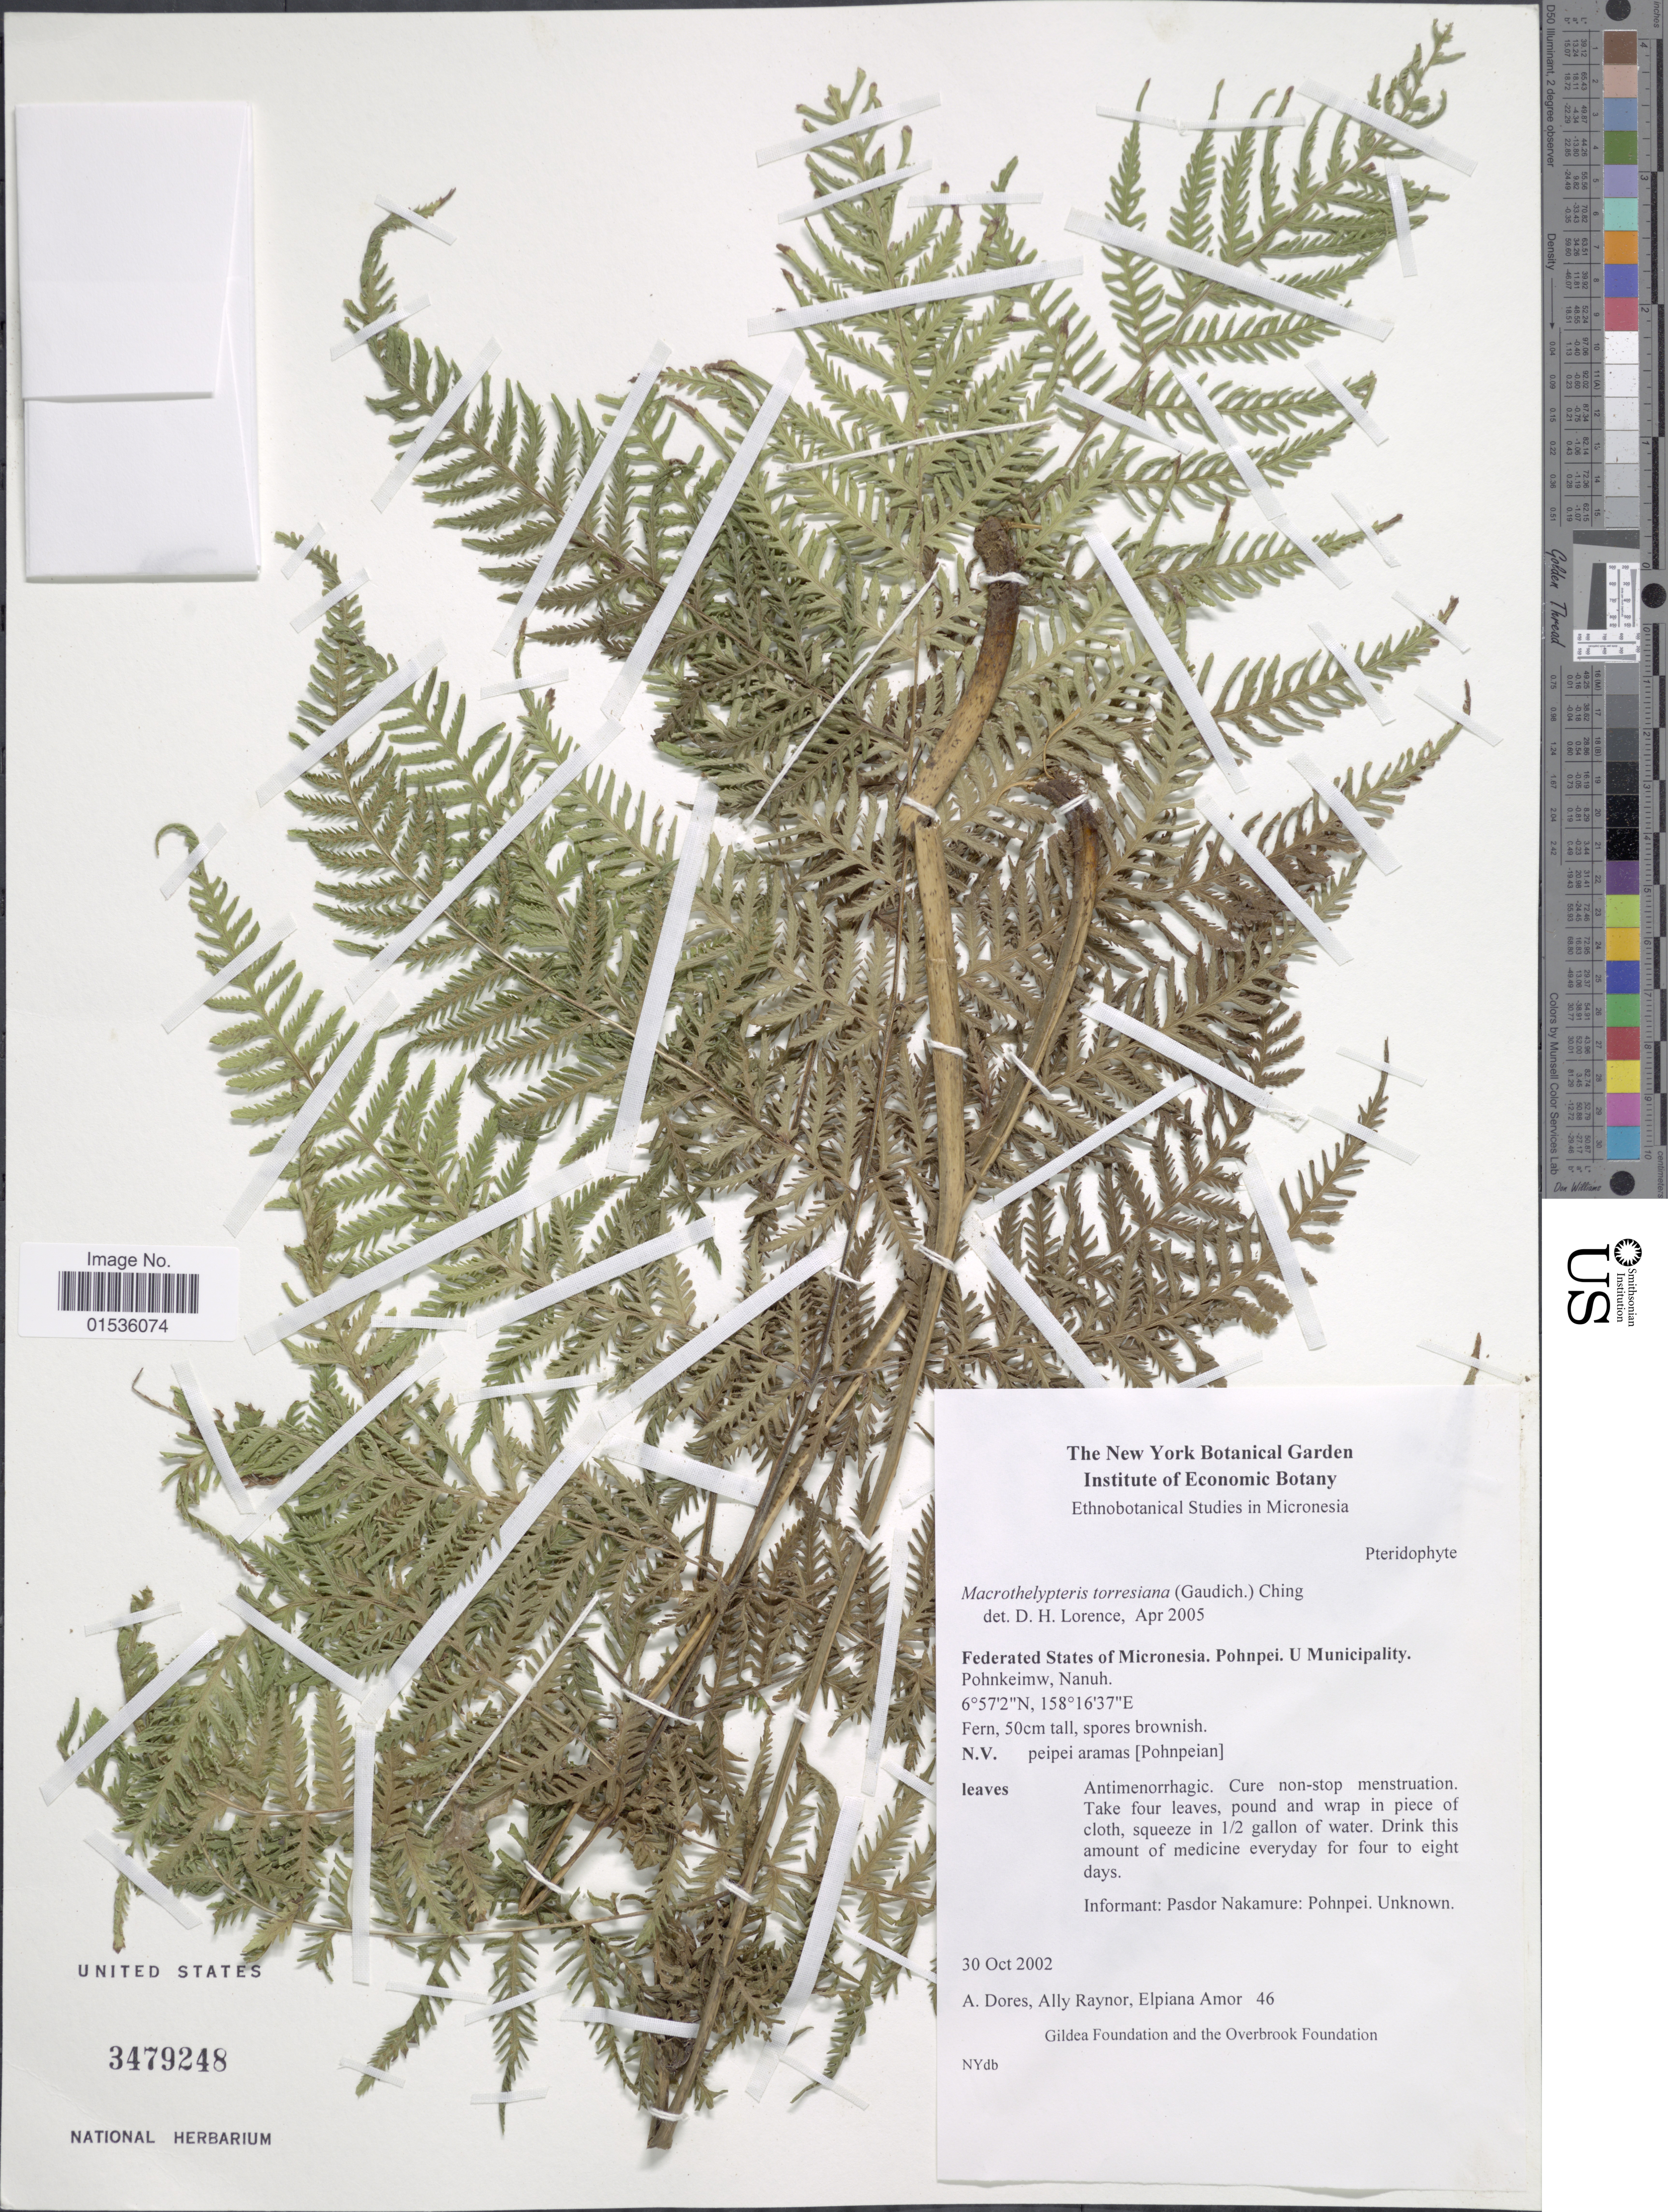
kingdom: Plantae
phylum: Tracheophyta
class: Polypodiopsida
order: Polypodiales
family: Thelypteridaceae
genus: Macrothelypteris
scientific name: Macrothelypteris polypodioides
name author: (Hook.) Holttum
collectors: A. Dores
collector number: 46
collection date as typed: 30 October 2002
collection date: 2002-10-30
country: Micronesia, Federated States of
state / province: Pohnpei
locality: Pohnmaiau, Pahlap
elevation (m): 10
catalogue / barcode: US 3479248